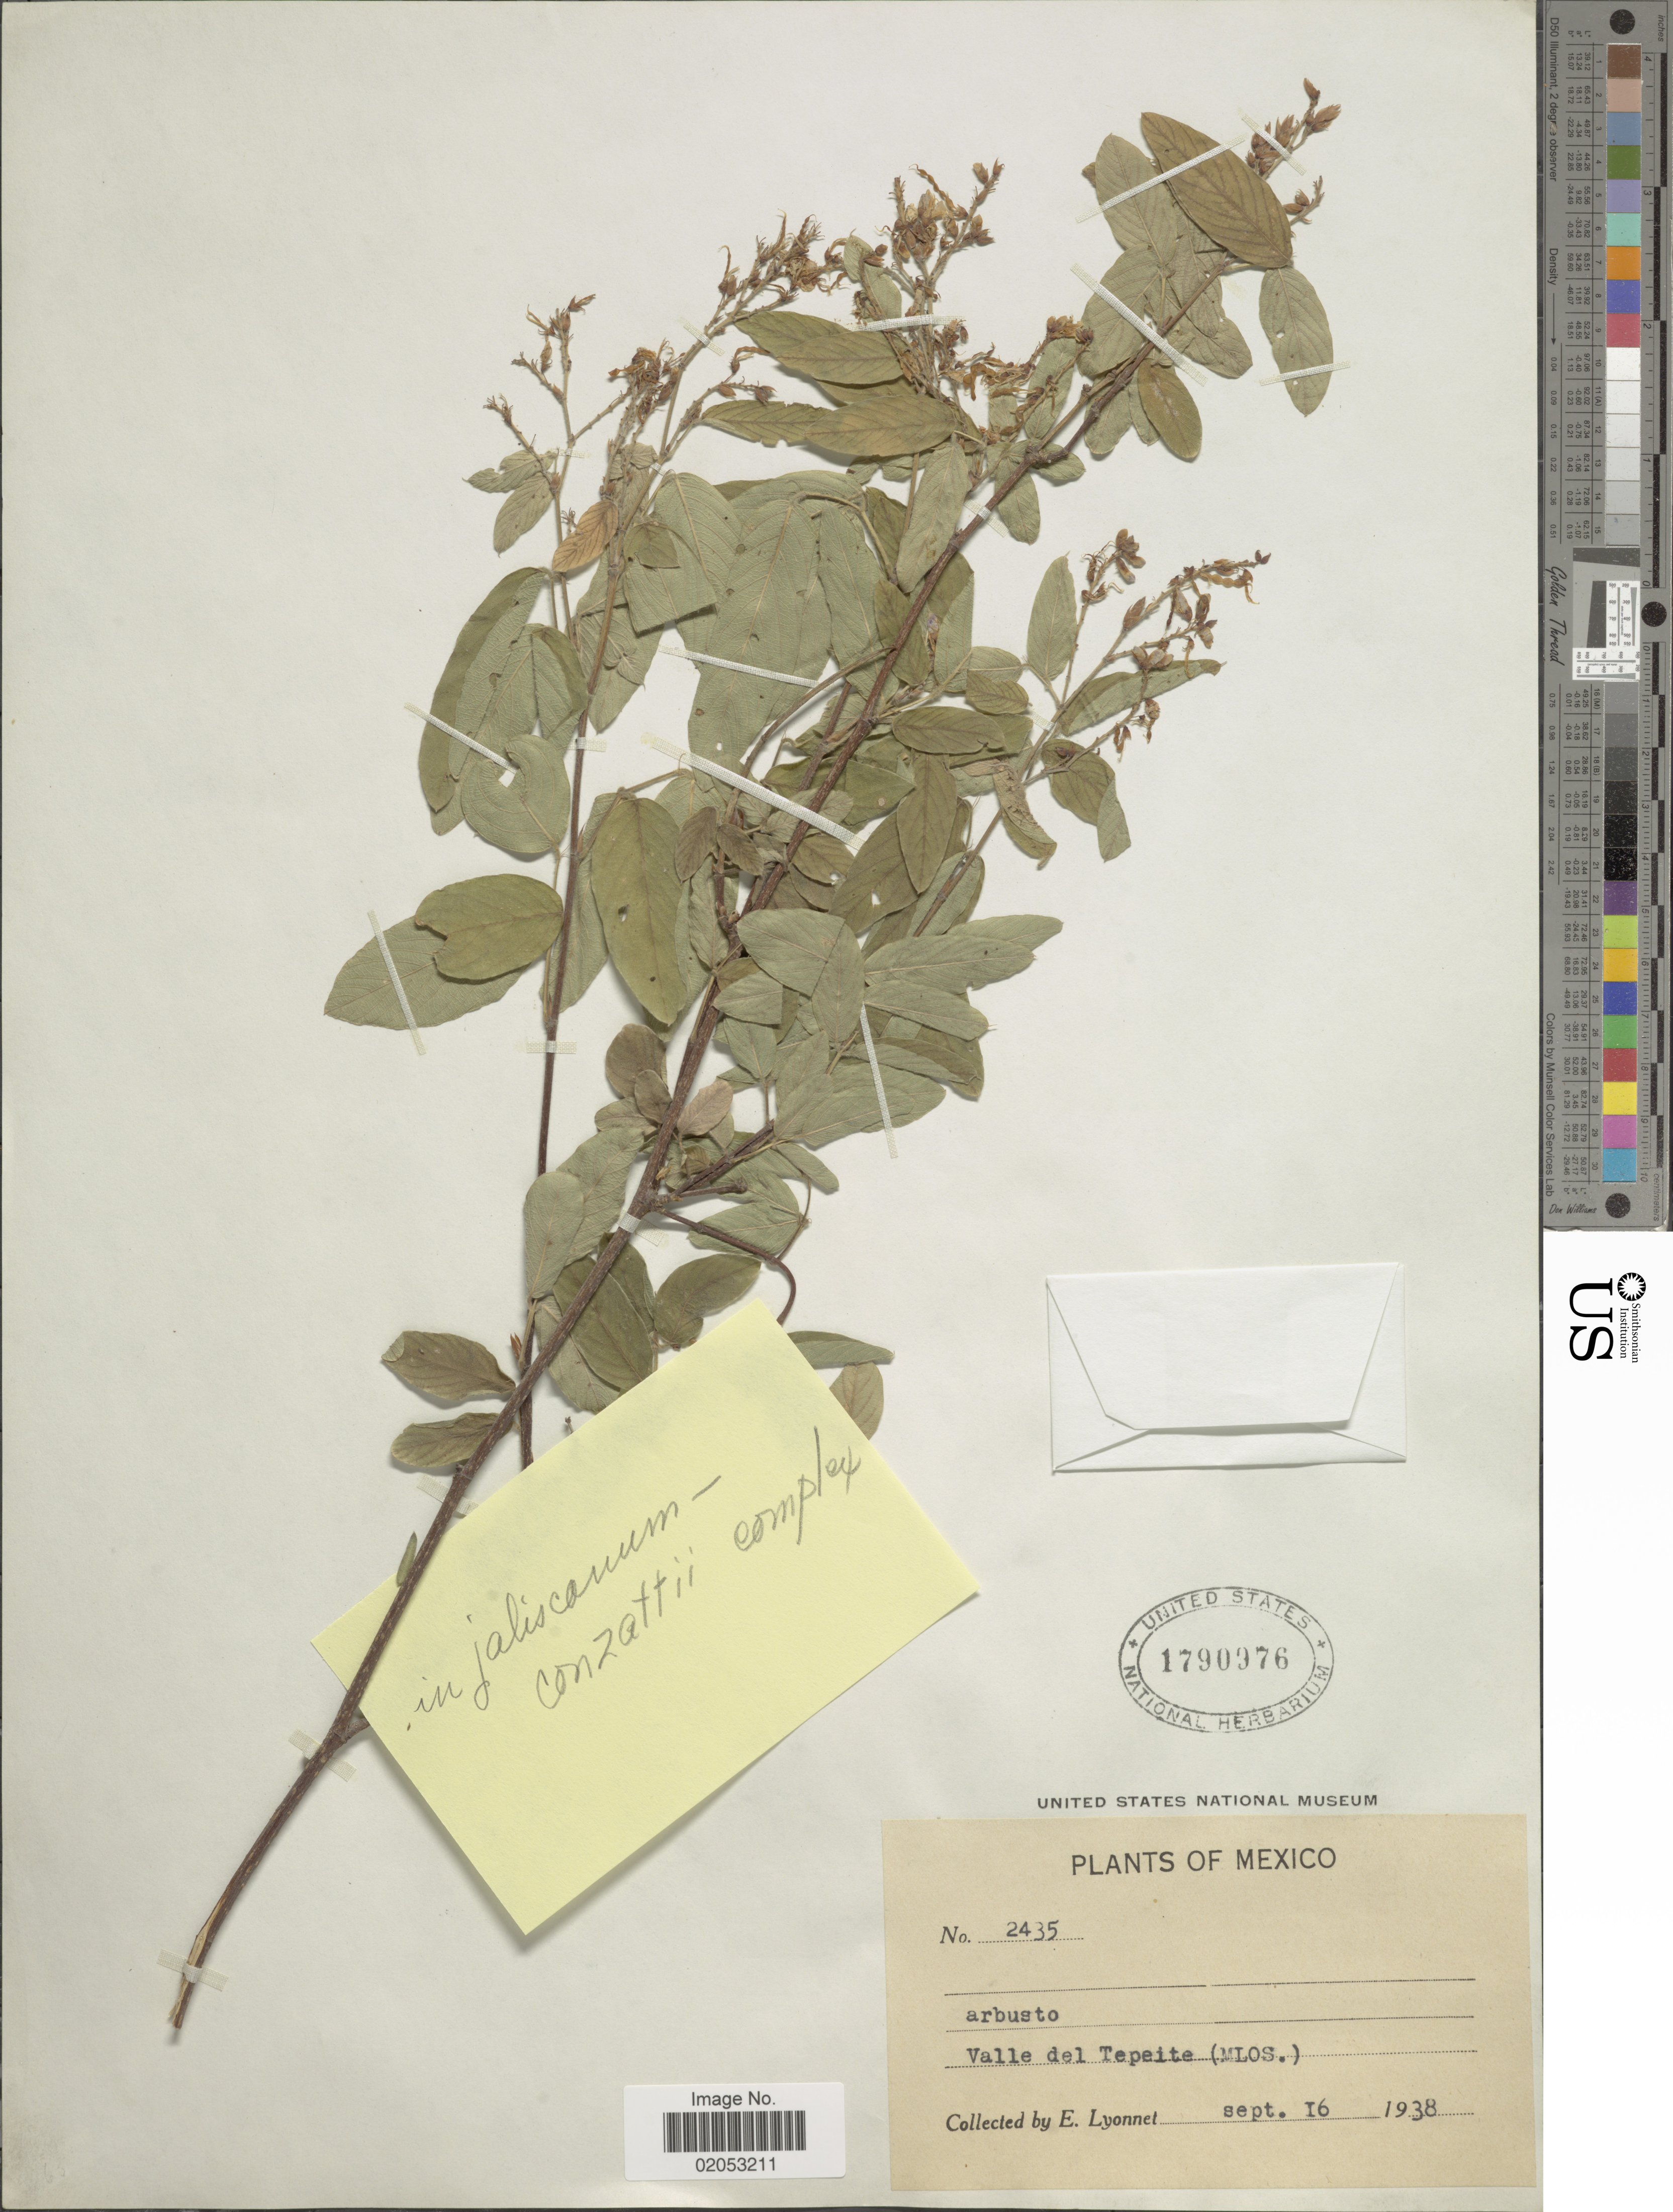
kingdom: Plantae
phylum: Tracheophyta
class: Magnoliopsida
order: Fabales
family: Fabaceae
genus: Desmodium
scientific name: Desmodium sp.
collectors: E. Lyonnet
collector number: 2435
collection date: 1938-09-16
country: Mexico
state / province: Morelos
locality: Valle del Tepeite (Mlos.)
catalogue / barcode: US 1790976